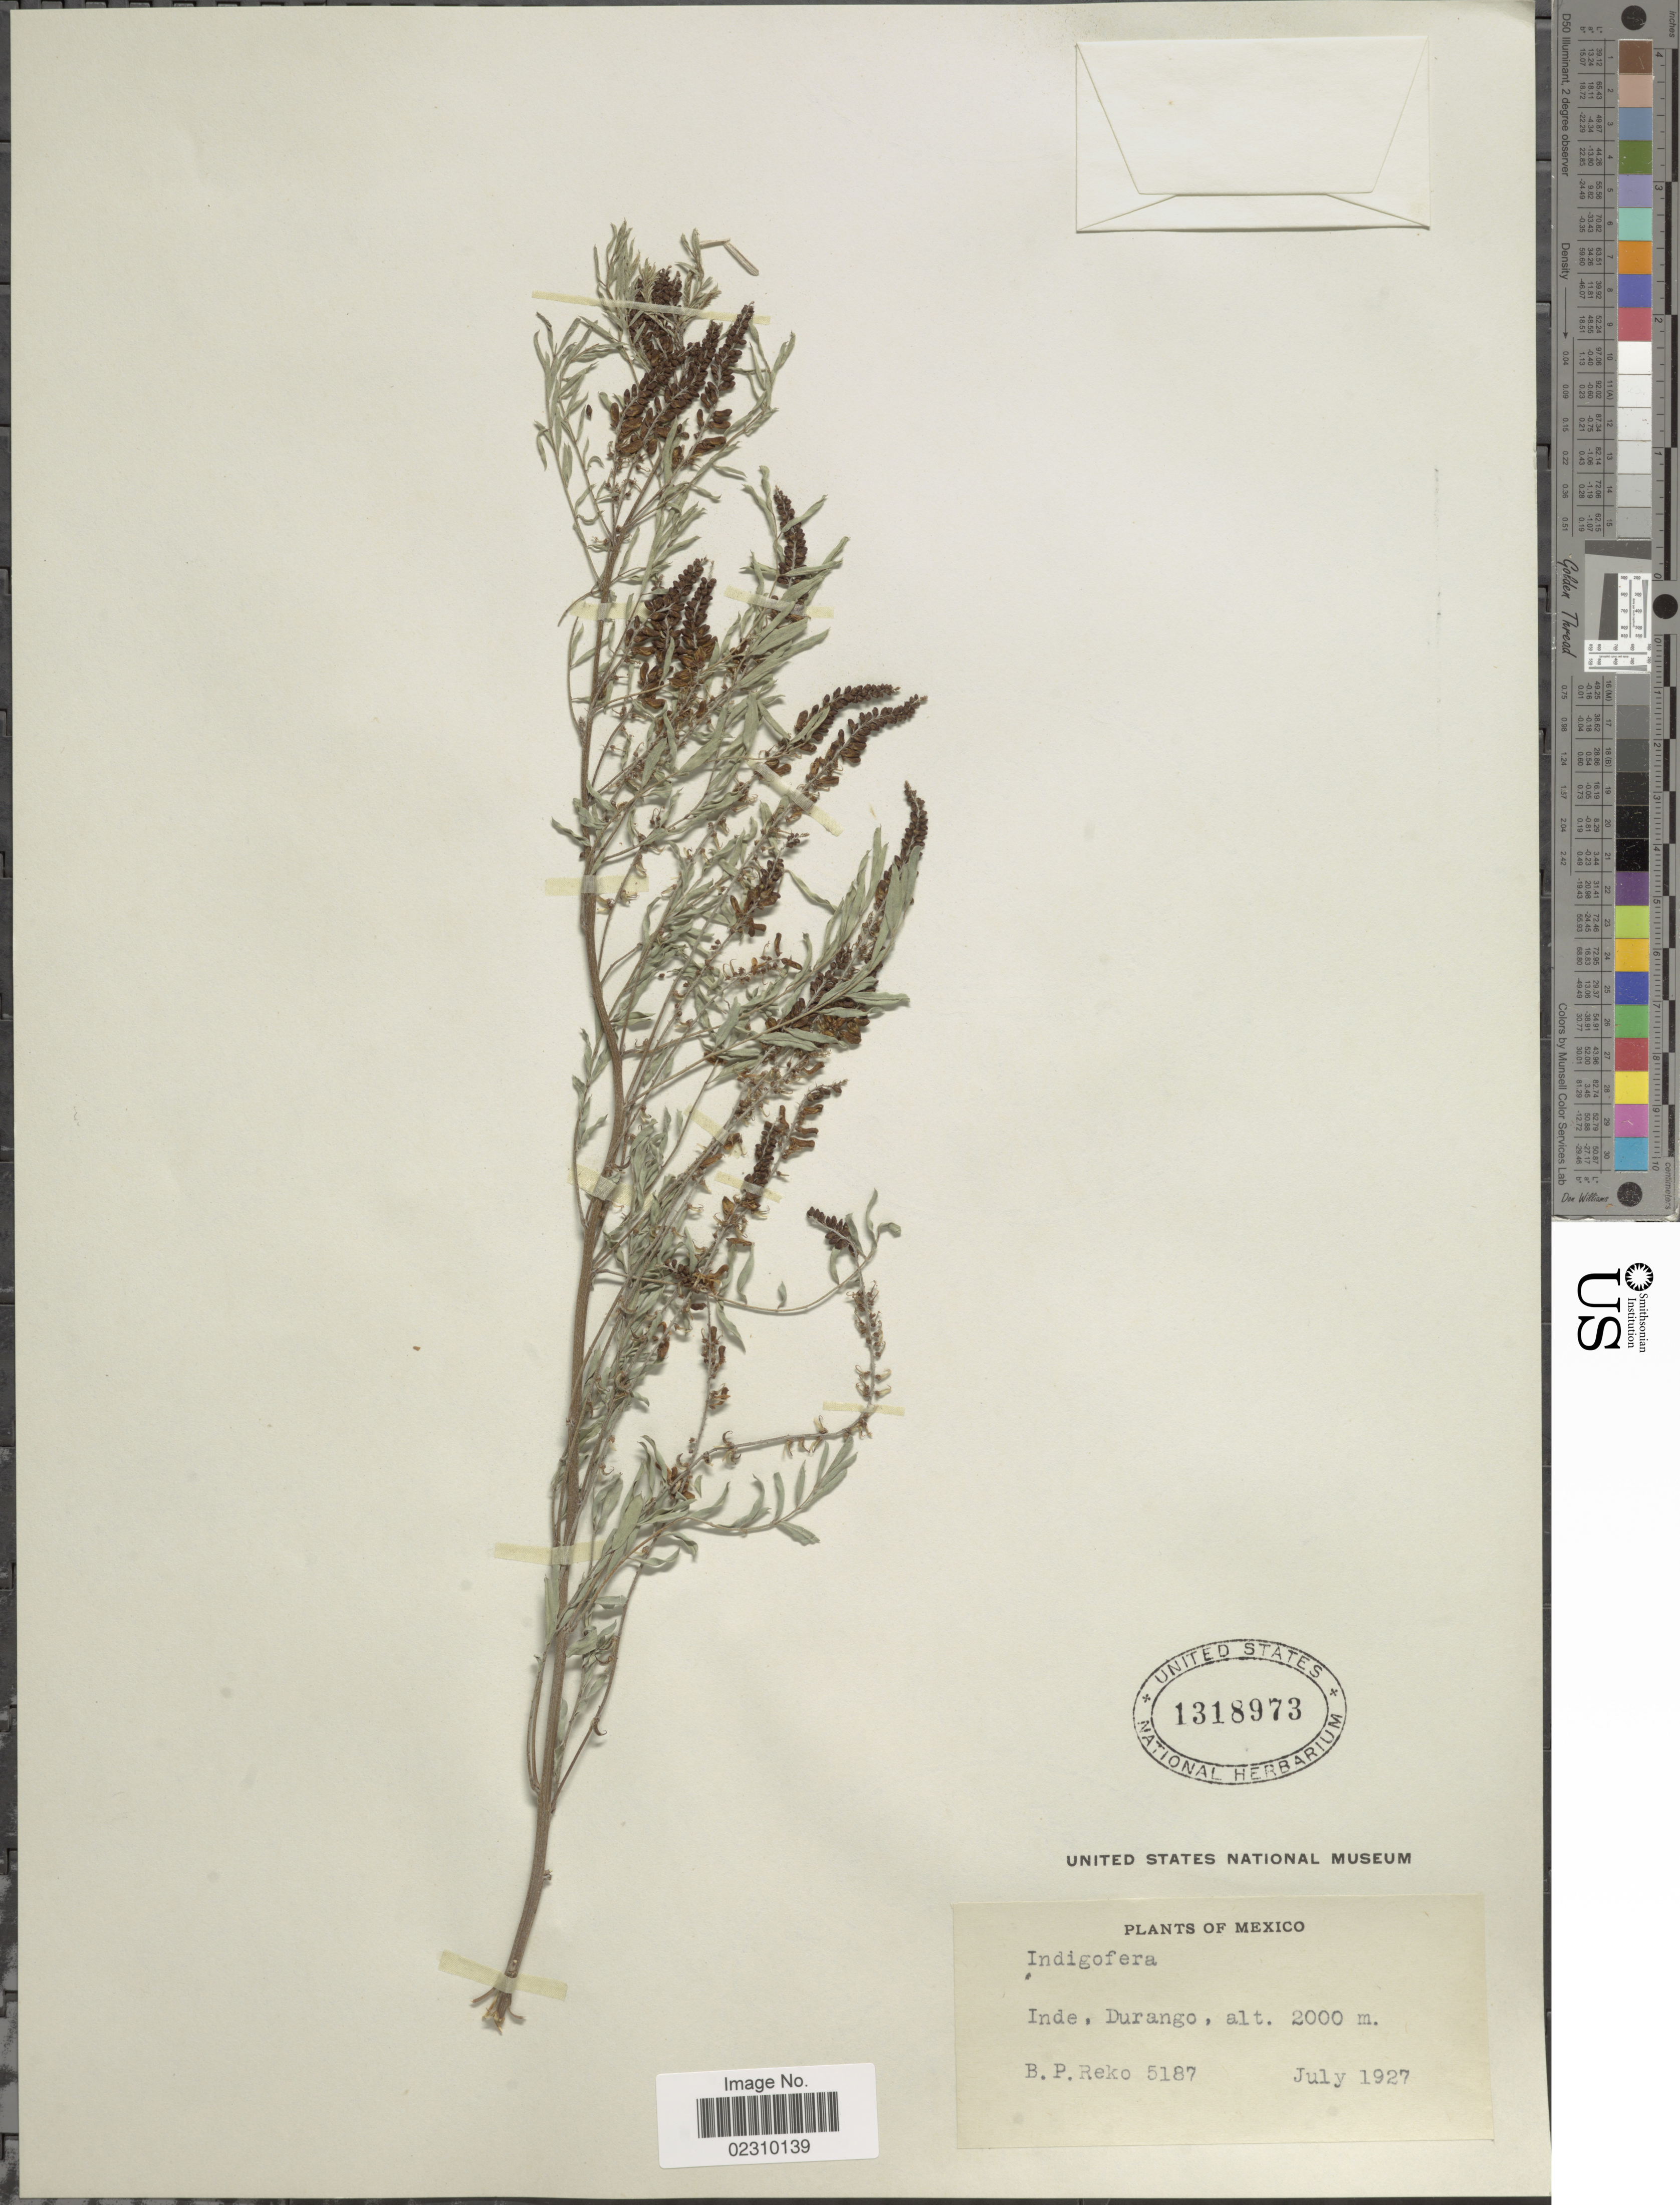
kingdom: Plantae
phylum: Tracheophyta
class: Magnoliopsida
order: Fabales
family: Fabaceae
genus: Indigofera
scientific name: Indigofera sp.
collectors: B. P. Reko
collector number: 5187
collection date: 1927-07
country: Mexico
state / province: Durango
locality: Mexico, Inde, Durango.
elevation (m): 2000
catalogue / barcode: US 1318973